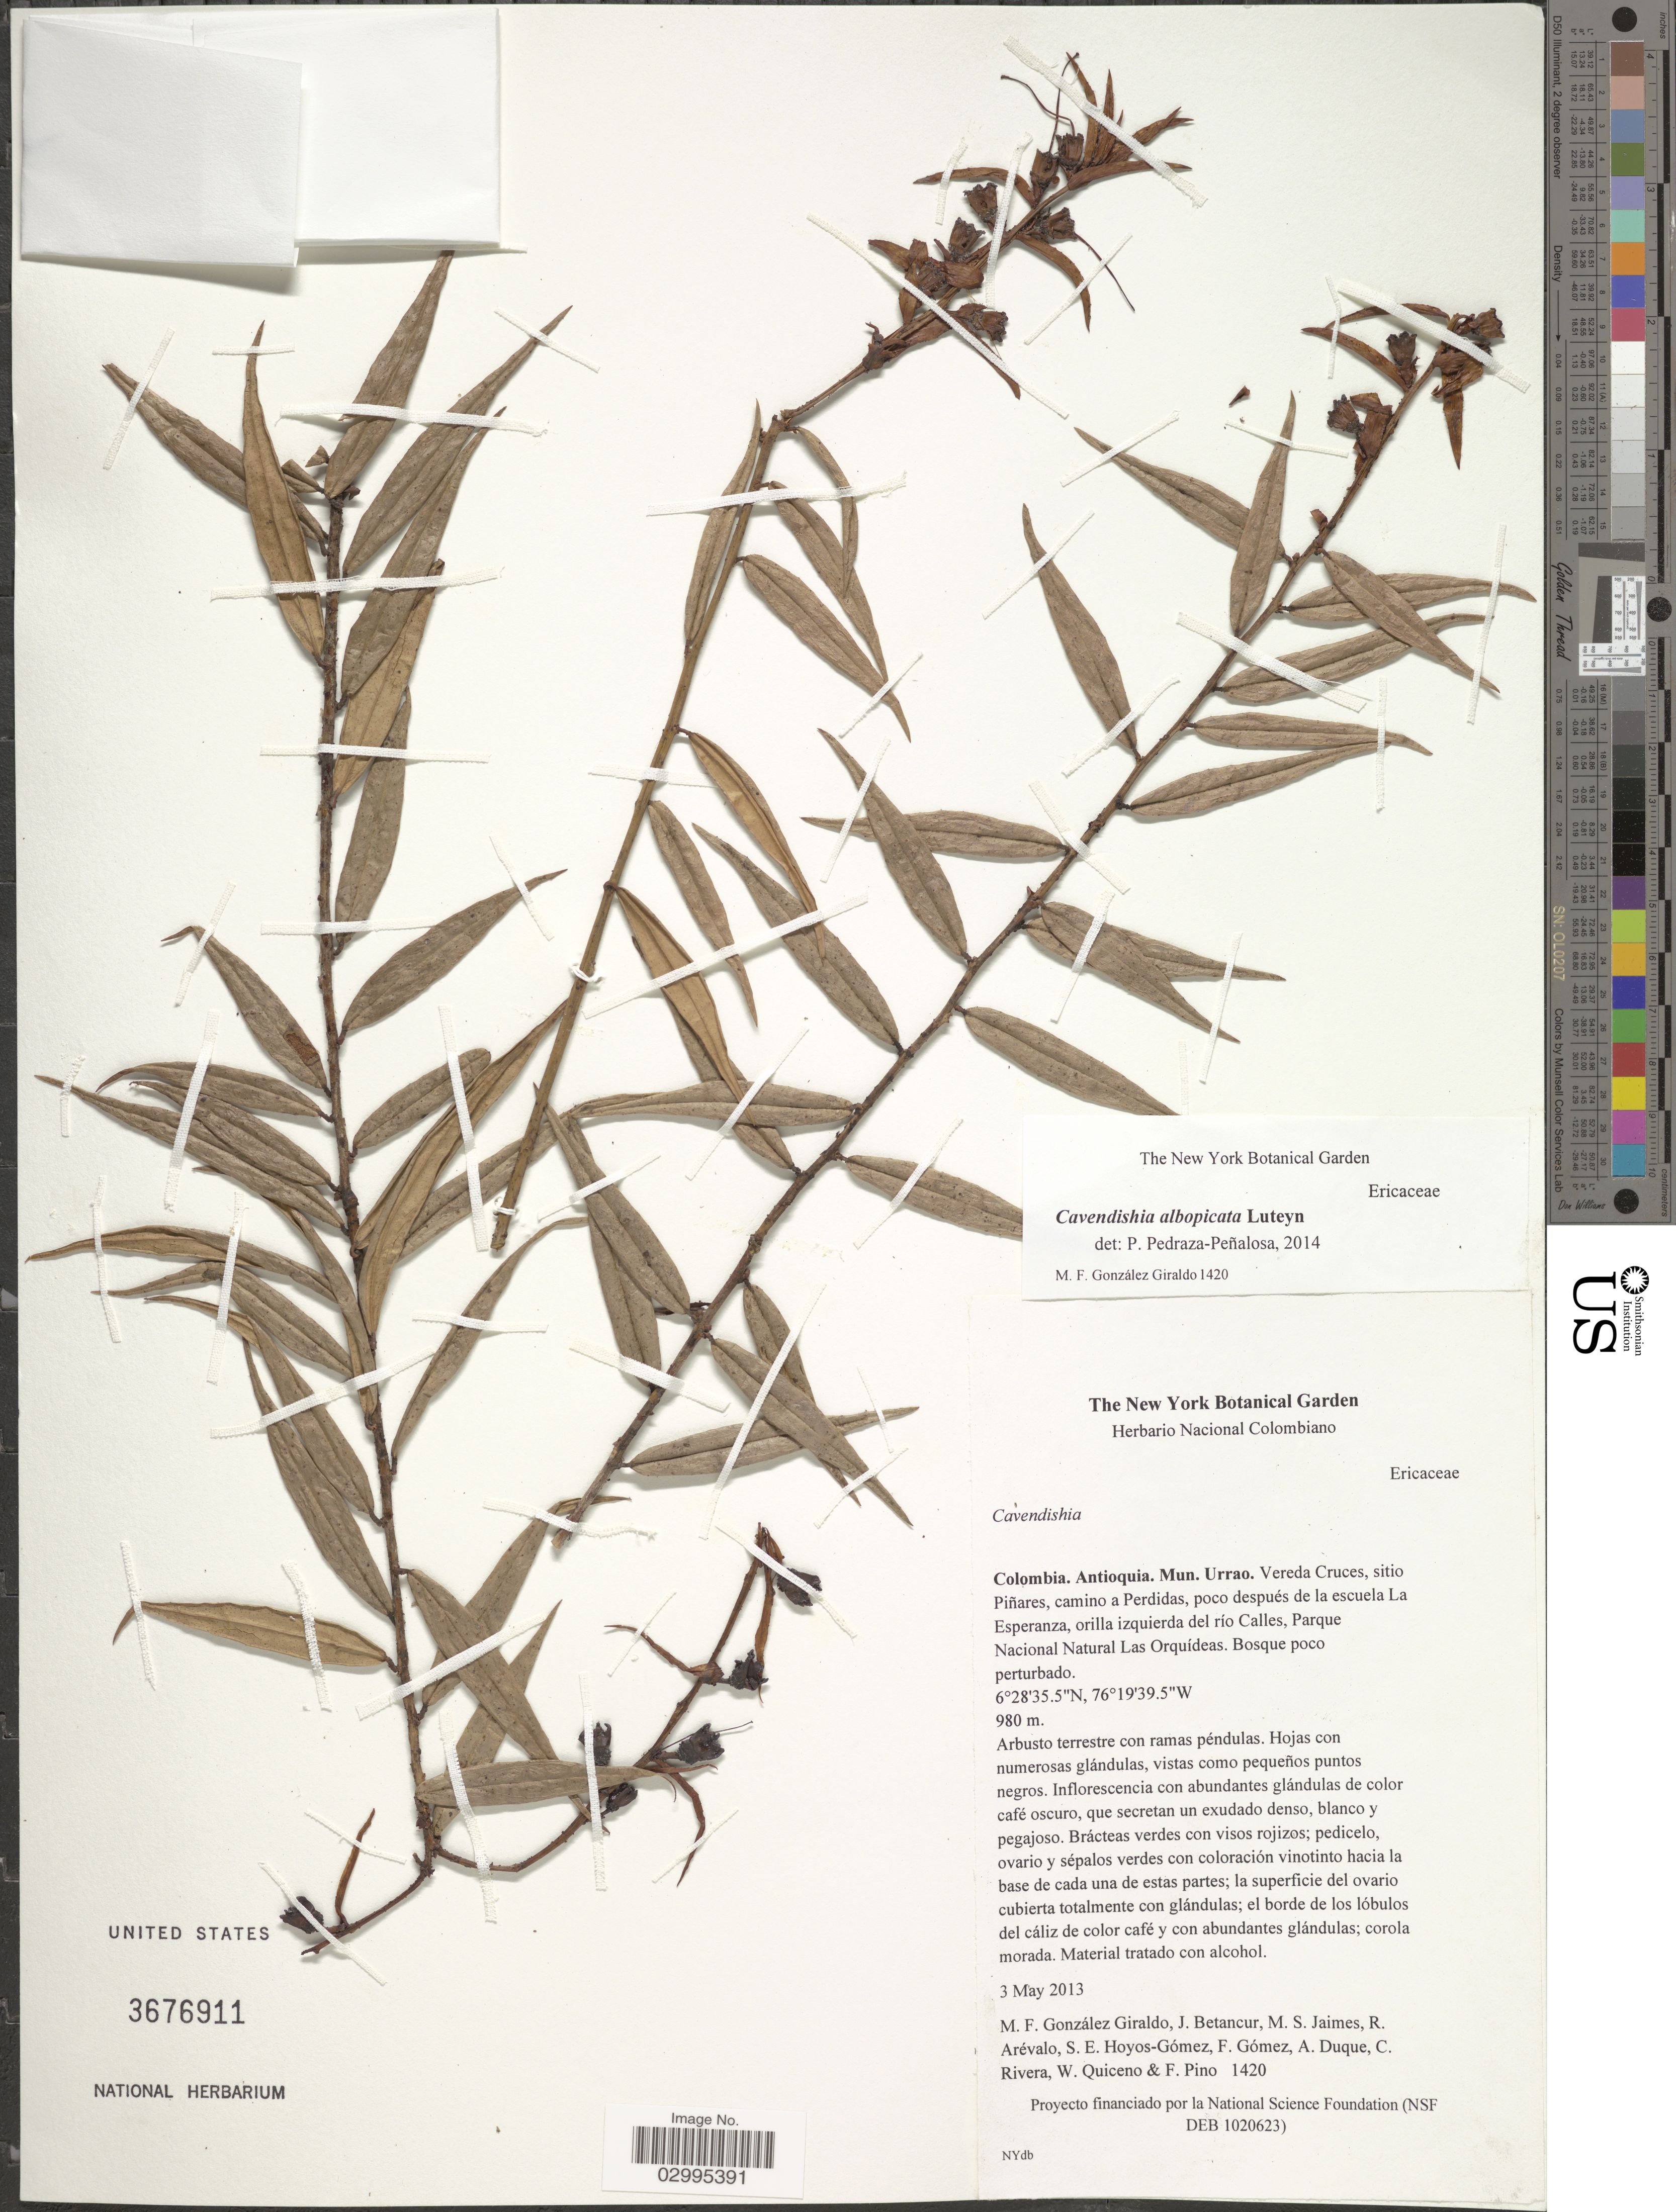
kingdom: Plantae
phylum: Tracheophyta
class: Magnoliopsida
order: Ericales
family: Ericaceae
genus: Cavendishia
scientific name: Cavendishia albopicata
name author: Luteyn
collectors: M. Giraldo, J. Betancur, M. Jaimes, R. Arevalo & et al.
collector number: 1420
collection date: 2013-05-03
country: Colombia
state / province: Antioquia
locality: Mun. Urrao. Vereda Cruces, sitio Piñares, camino a Perdidas, poco después de la escuela La Esperanza, orilla izquierda del río Calles, Parque Nacional Natural Las Orquídeas.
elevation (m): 980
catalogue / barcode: US 3676911